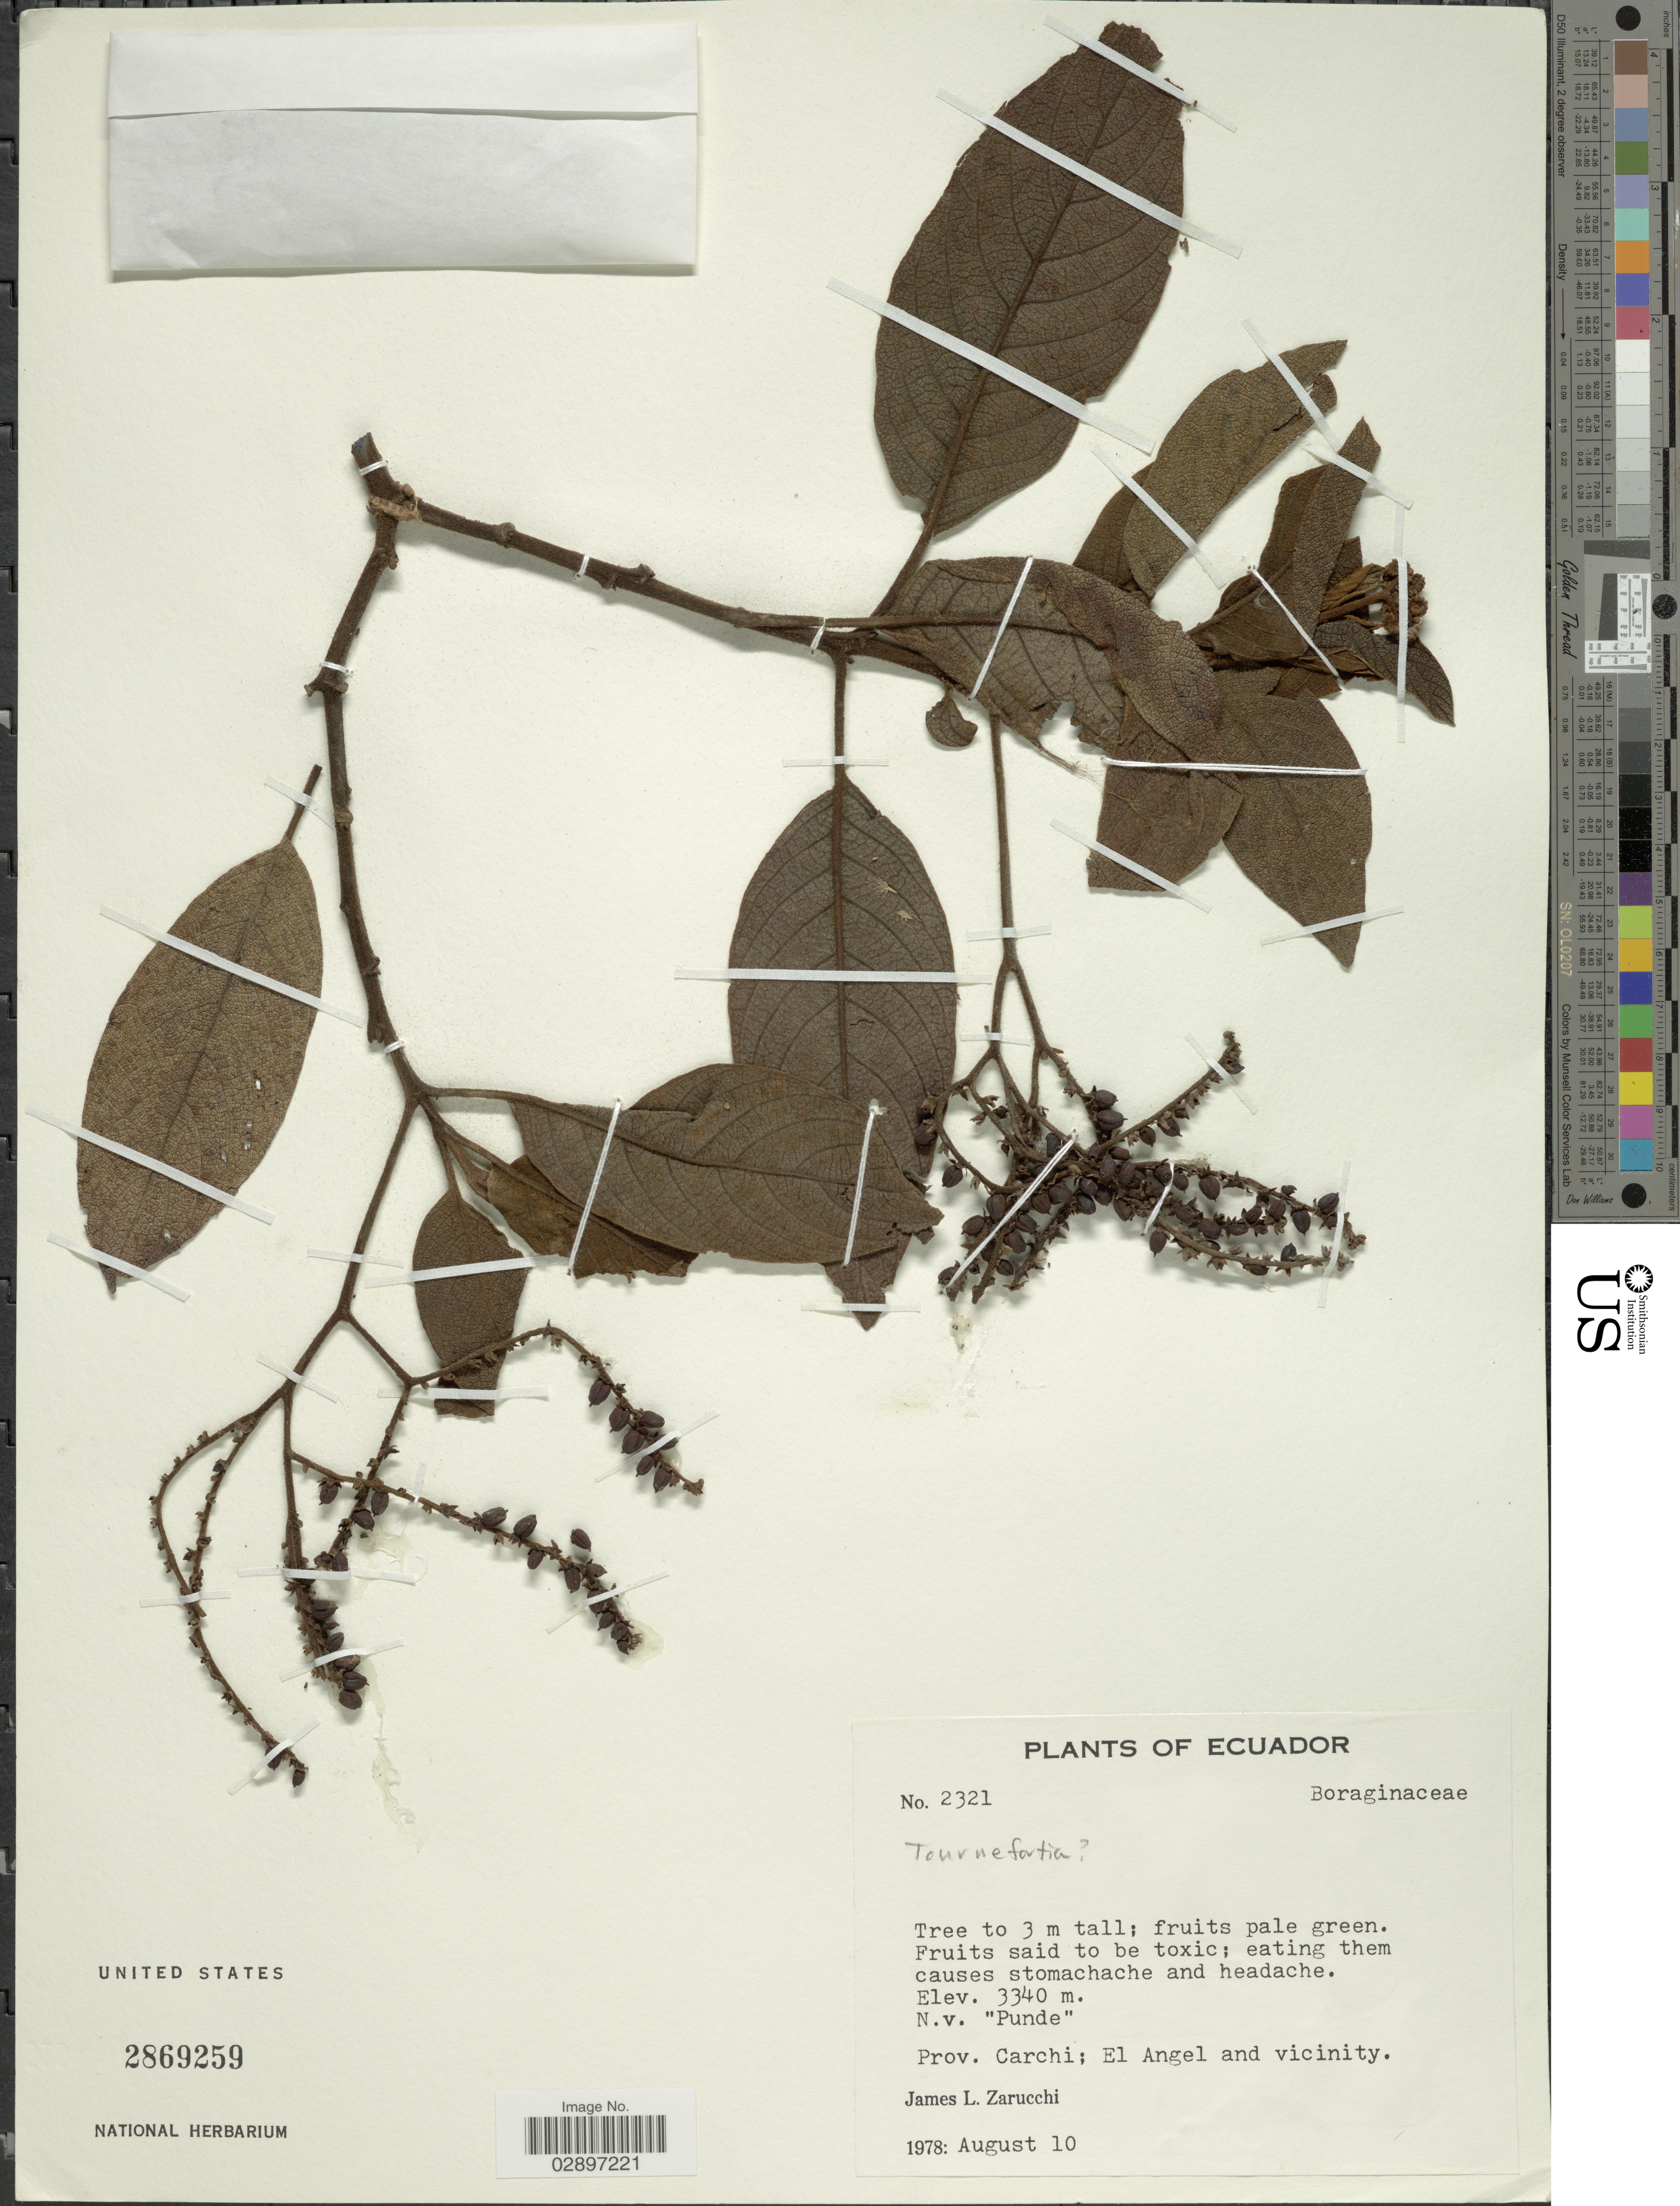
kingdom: Plantae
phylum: Tracheophyta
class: Magnoliopsida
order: Boraginales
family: Heliotropiaceae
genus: Tournefortia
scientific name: Tournefortia fuliginosa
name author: Kunth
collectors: J. L. Zarucchi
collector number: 2321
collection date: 1978-08-10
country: Ecuador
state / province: Carchi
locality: El Angel and vicinity.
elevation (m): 3340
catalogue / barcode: US 2869259